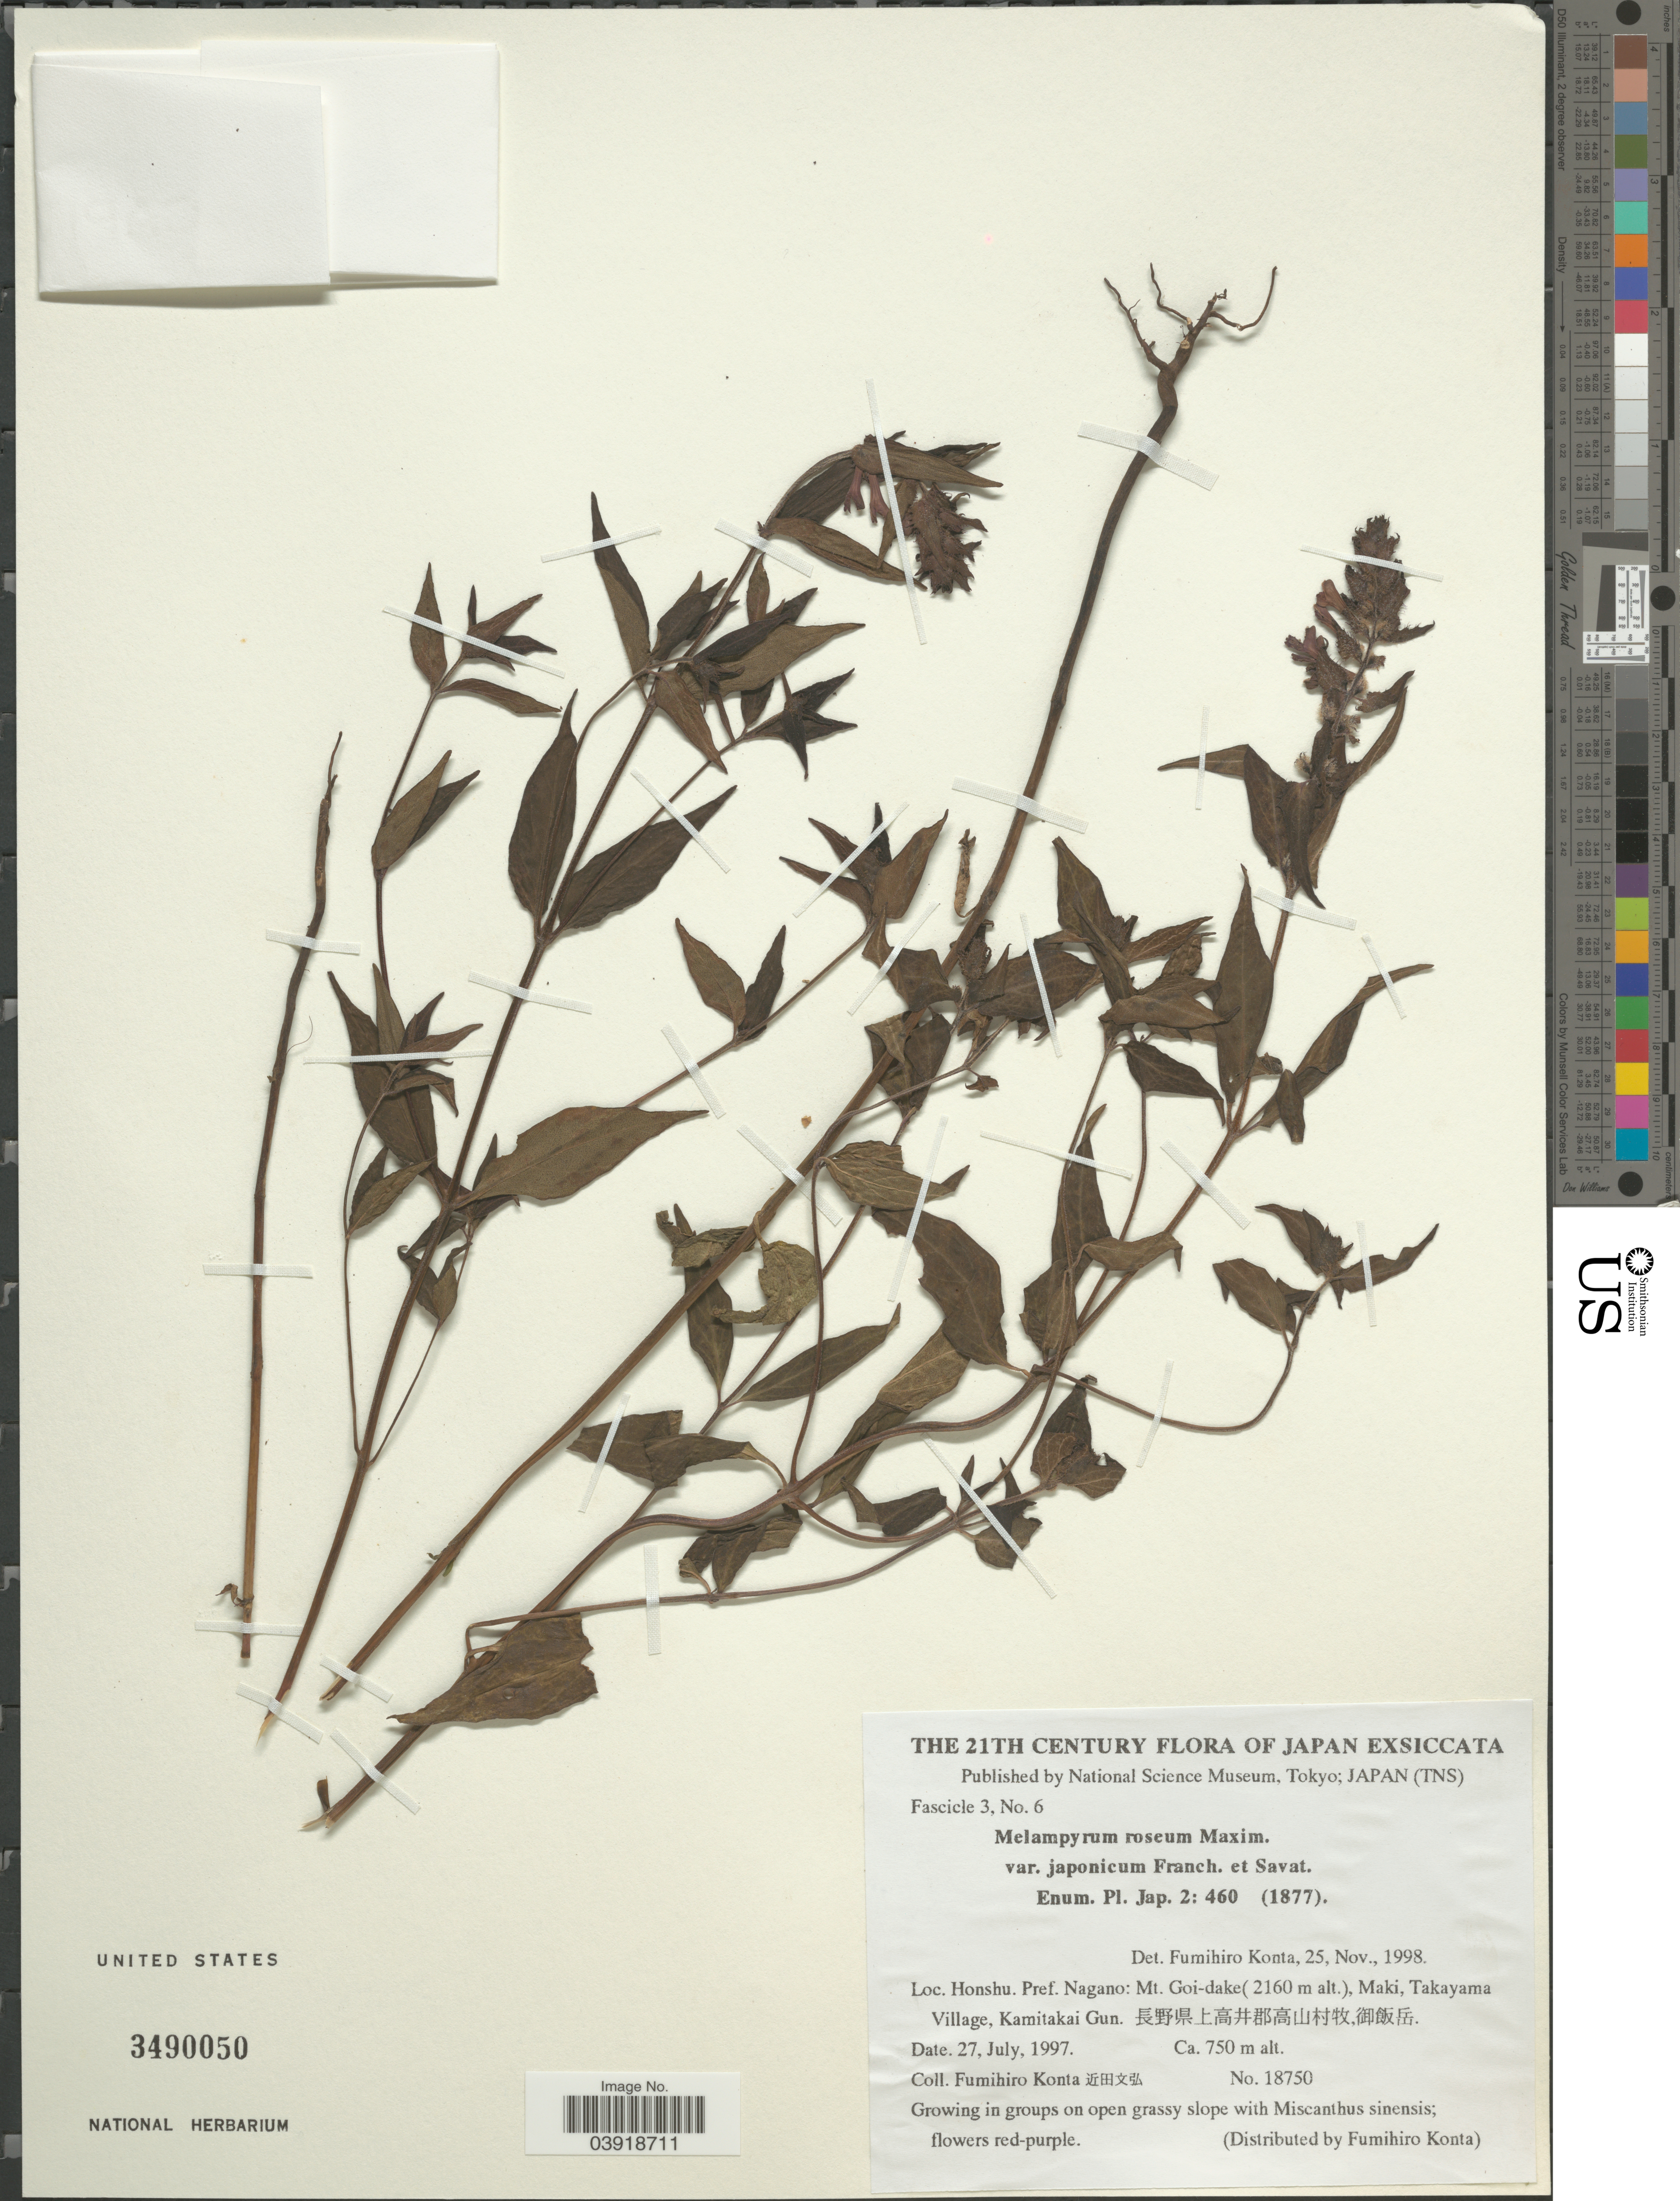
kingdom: Plantae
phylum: Tracheophyta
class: Magnoliopsida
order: Lamiales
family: Orobanchaceae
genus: Melampyrum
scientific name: Melampyrum roseum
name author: Maxim.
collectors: F. Konta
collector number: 18750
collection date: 1997-07-27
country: Japan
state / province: Nagano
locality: Honshu. Pref. Nagano: Mt. Goi-dake, Maki, Takayama Village, Kamitakai Gun. X.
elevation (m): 750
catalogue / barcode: US 3490050